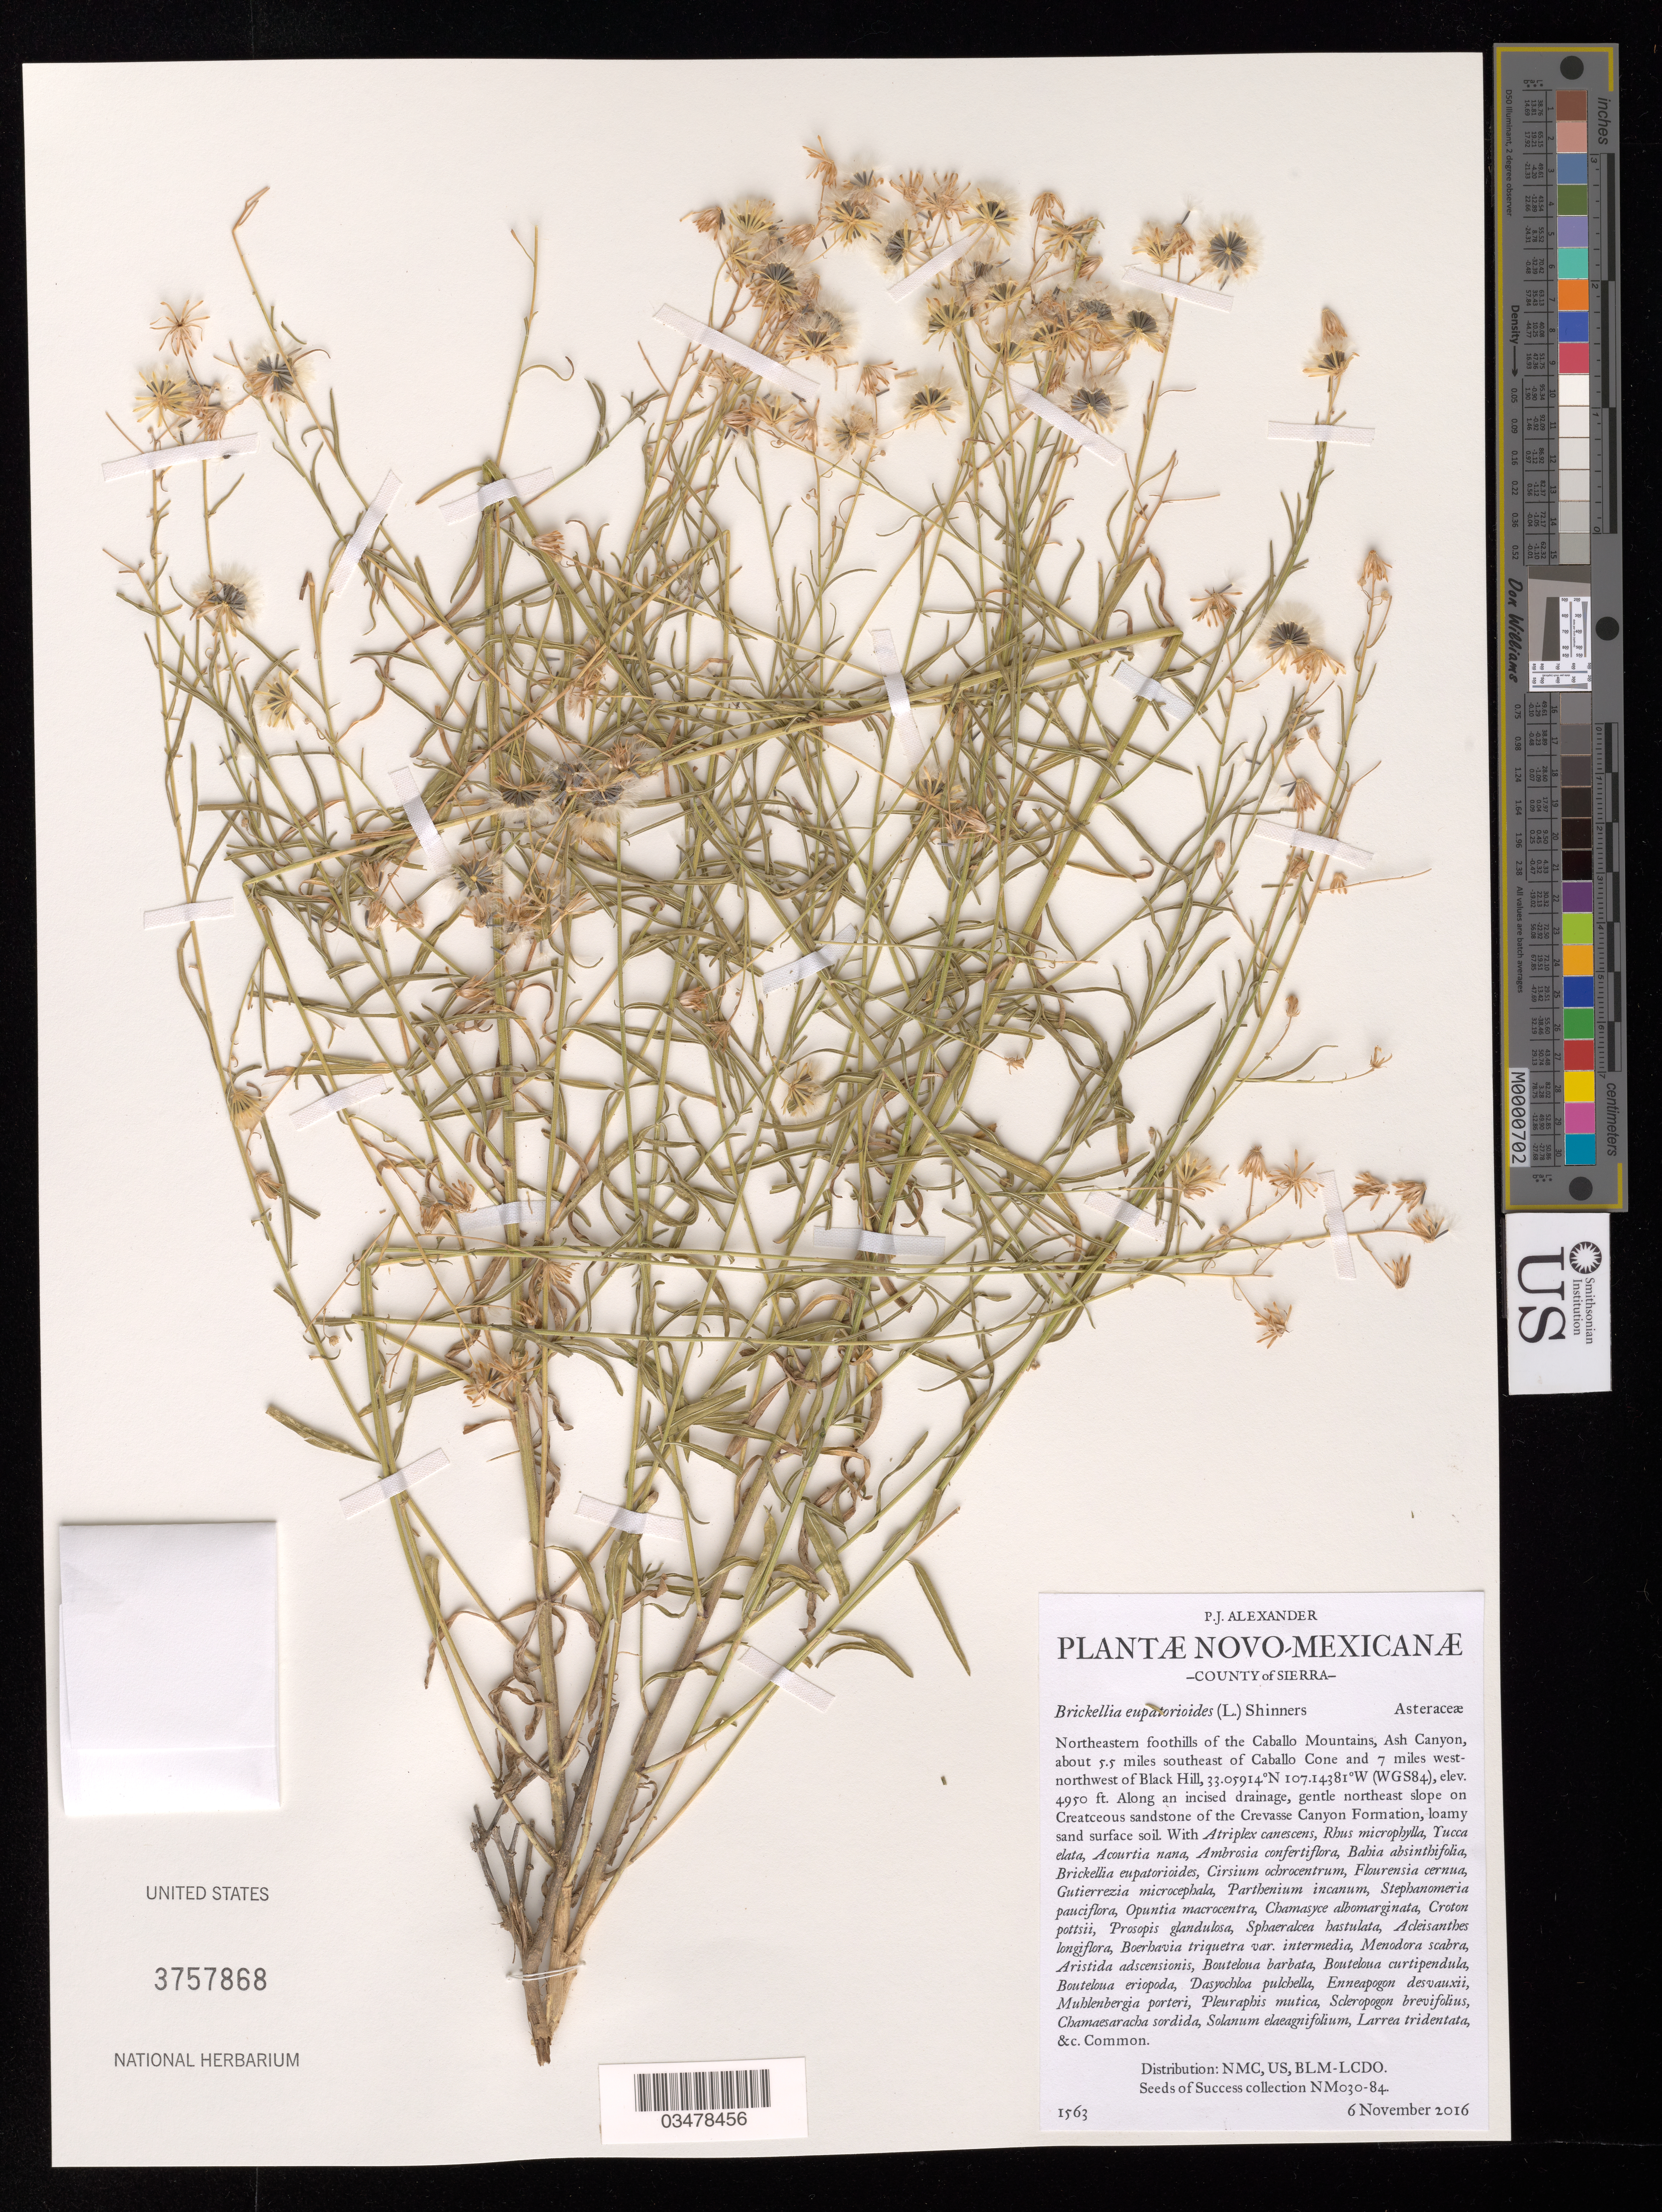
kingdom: Plantae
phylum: Tracheophyta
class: Magnoliopsida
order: Asterales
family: Asteraceae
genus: Brickellia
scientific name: Brickellia eupatorioides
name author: (L.) Shinners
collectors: P. Alexander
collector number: NM030-084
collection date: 2016-11-06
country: United States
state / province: New Mexico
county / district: Sierra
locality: Allotment 16067, Mescal Spring Ranch.Caballo Mtns, Ash Canyon, 5.5 mi. SE of Caballo Cone and 7 mi. WNW of Black Hill.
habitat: Ecological site: Shallow Sandy (R042XB015NM). Creatceous sandstone of the Crevasse Canyon Formation. With Atriplex canescens, Yucca elata, Acourtia nana, etc.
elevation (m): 1509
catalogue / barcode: US 3757868